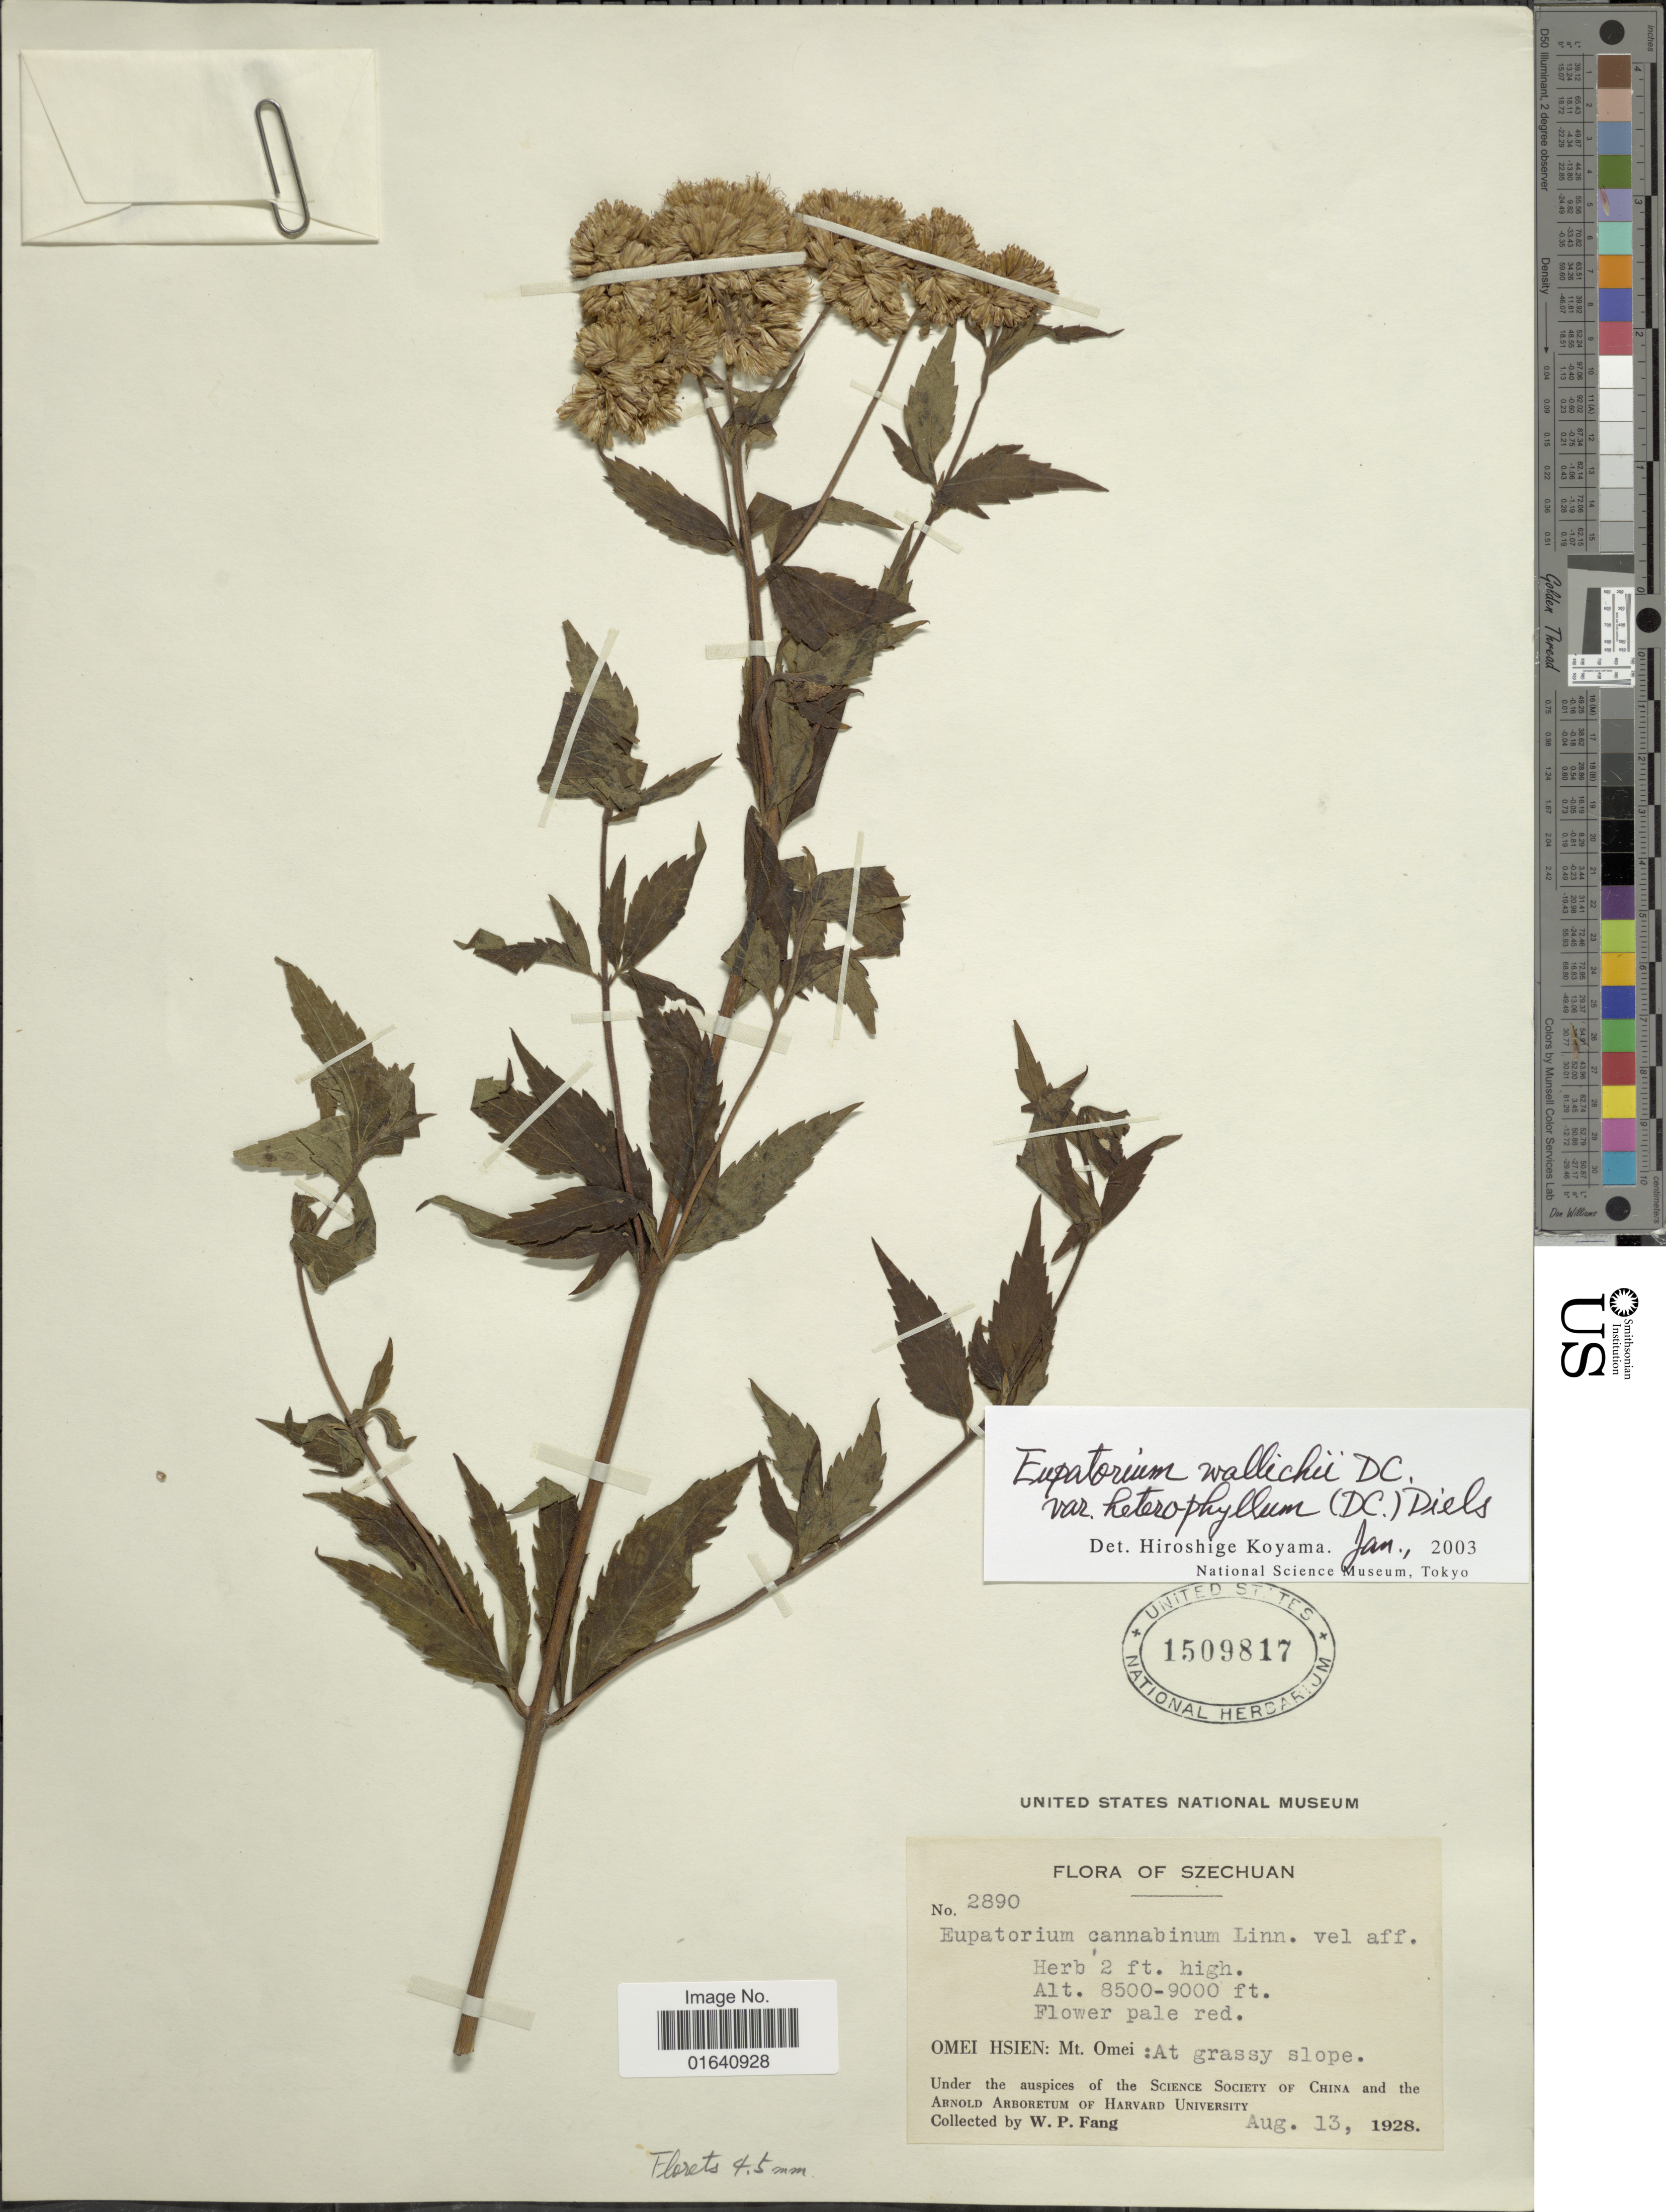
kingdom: Plantae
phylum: Tracheophyta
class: Magnoliopsida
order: Asterales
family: Asteraceae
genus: Eupatorium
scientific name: Eupatorium wallichii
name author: DC.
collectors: W. P. Fang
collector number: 2890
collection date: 1928-08-13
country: China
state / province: Sichuan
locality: Szechuan, Omei Hsien: Mt. Omei: At grassy slope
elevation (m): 2591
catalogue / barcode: US 1509817